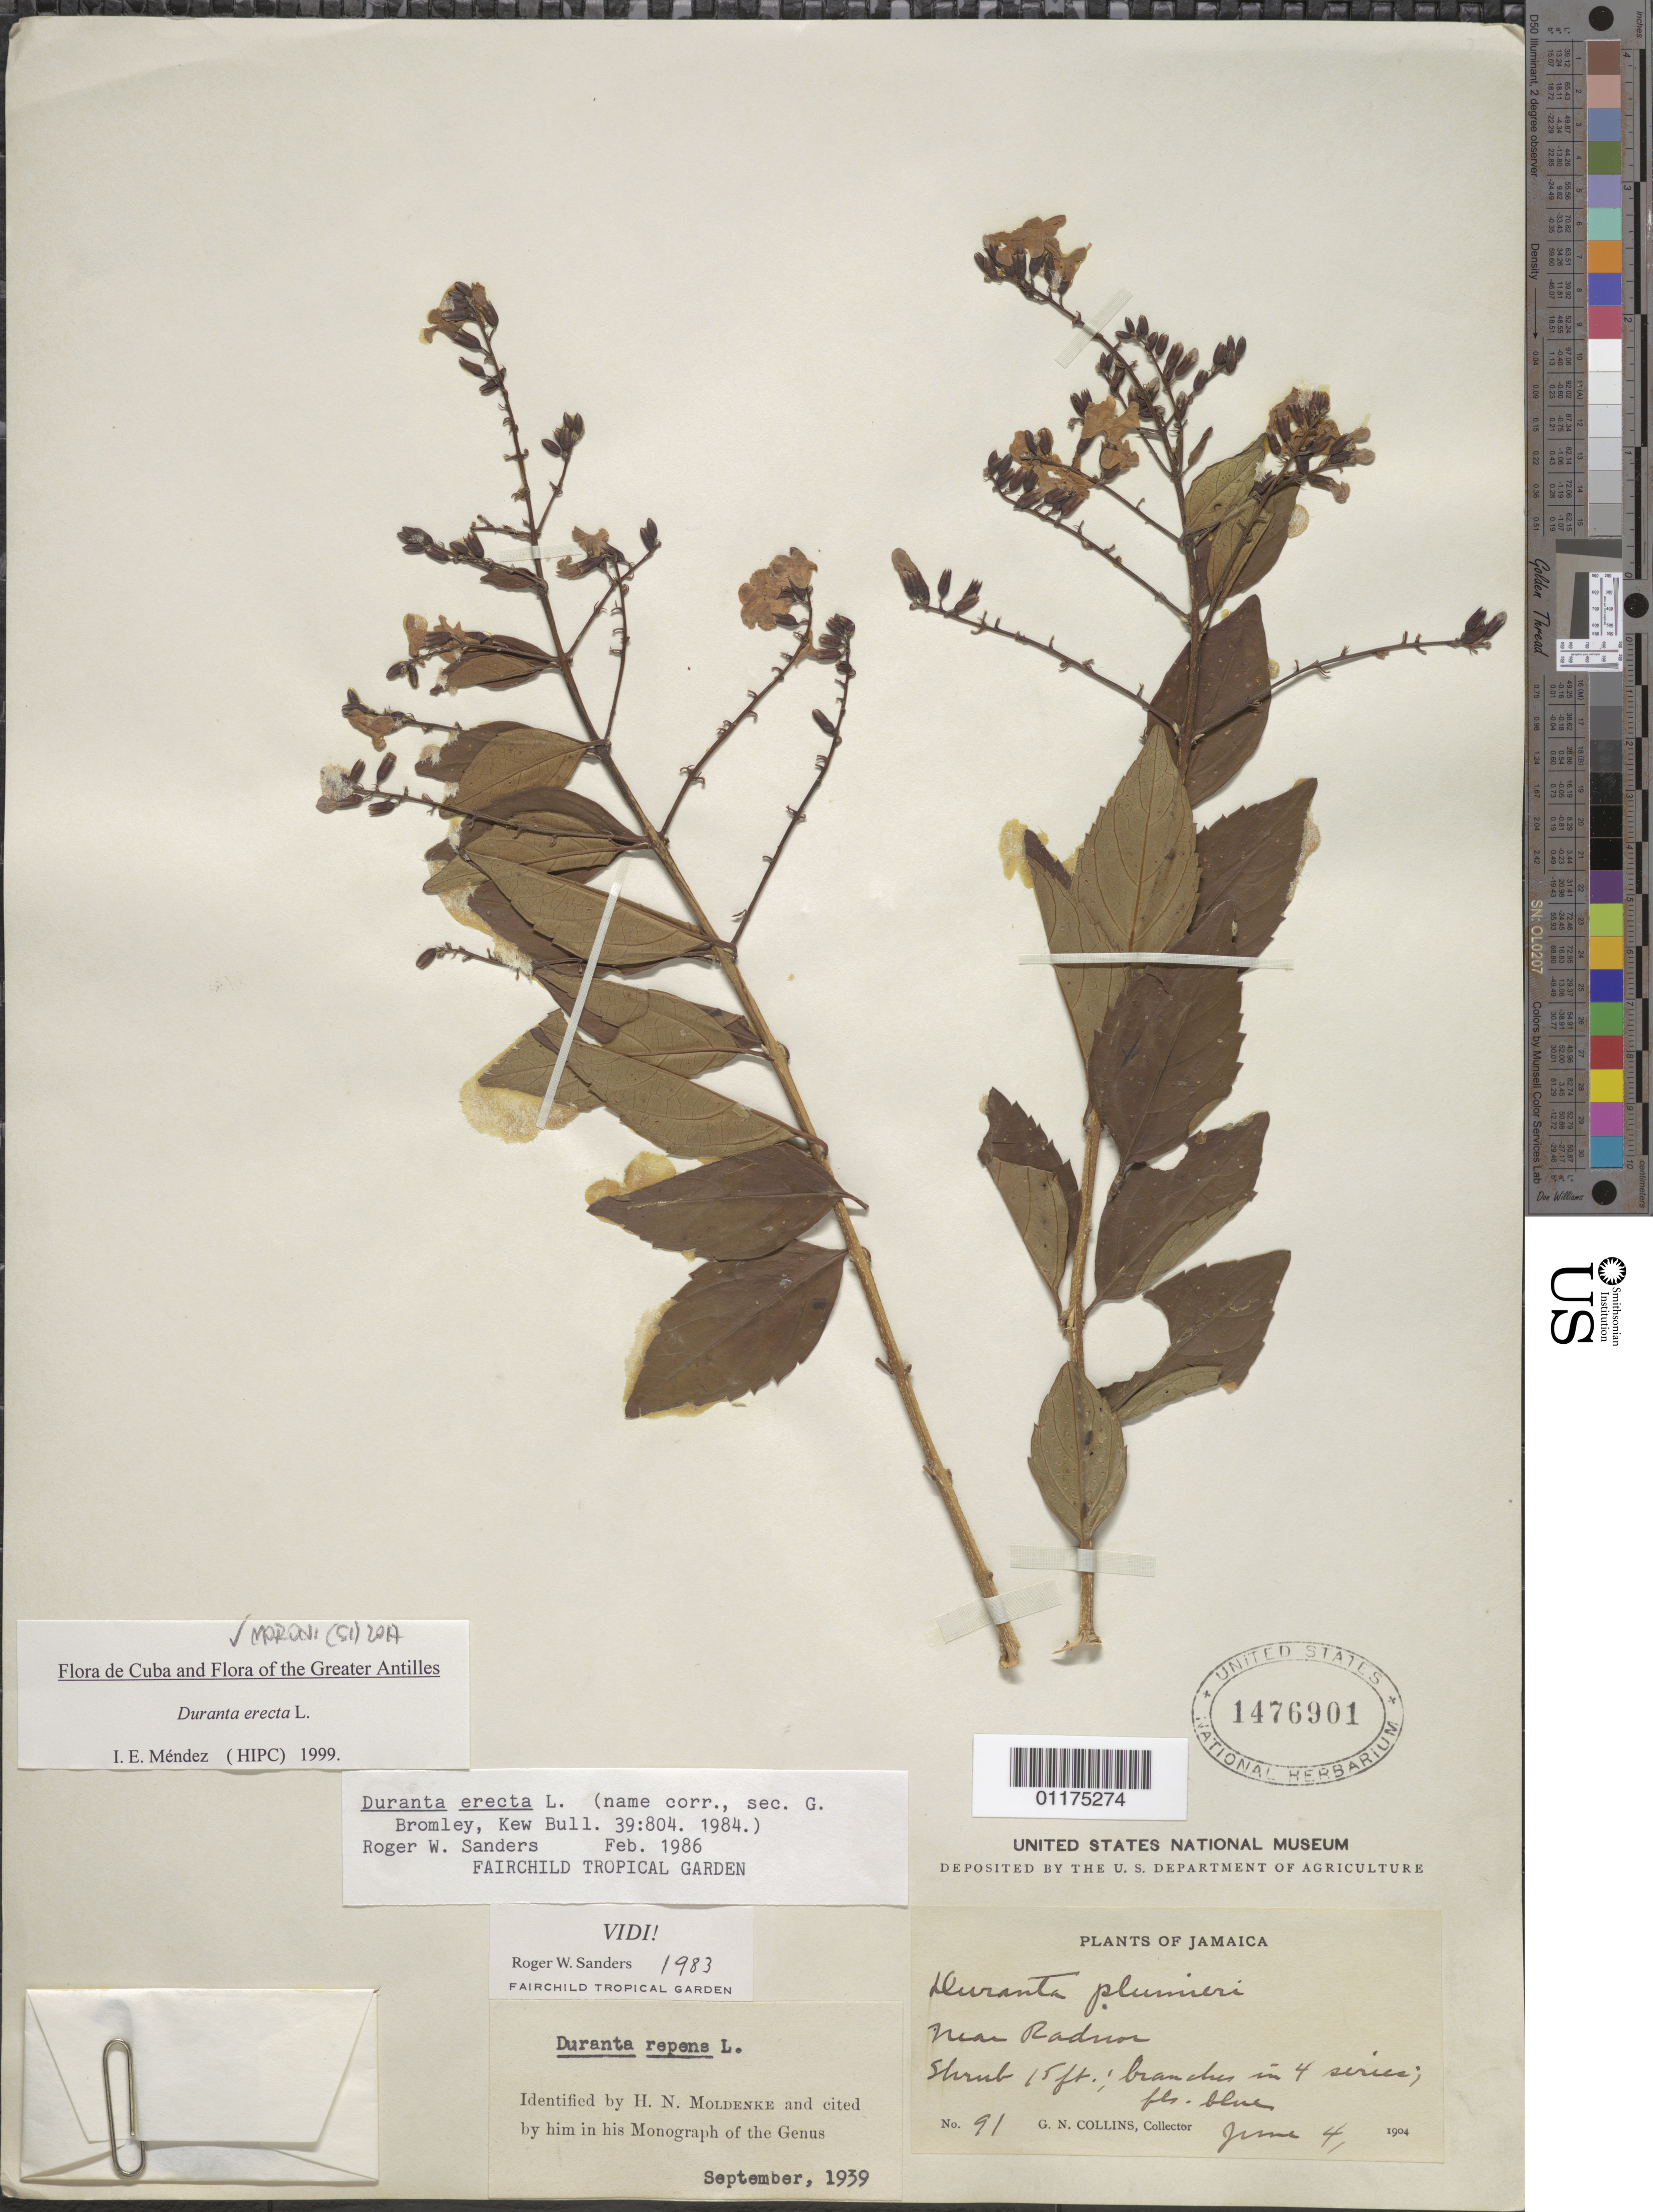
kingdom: Plantae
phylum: Tracheophyta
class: Magnoliopsida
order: Lamiales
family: Verbenaceae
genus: Duranta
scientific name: Duranta erecta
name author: L.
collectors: G. Collins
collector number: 91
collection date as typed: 04 Jun 1904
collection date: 1904-06-04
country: Jamaica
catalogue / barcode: US 1476901